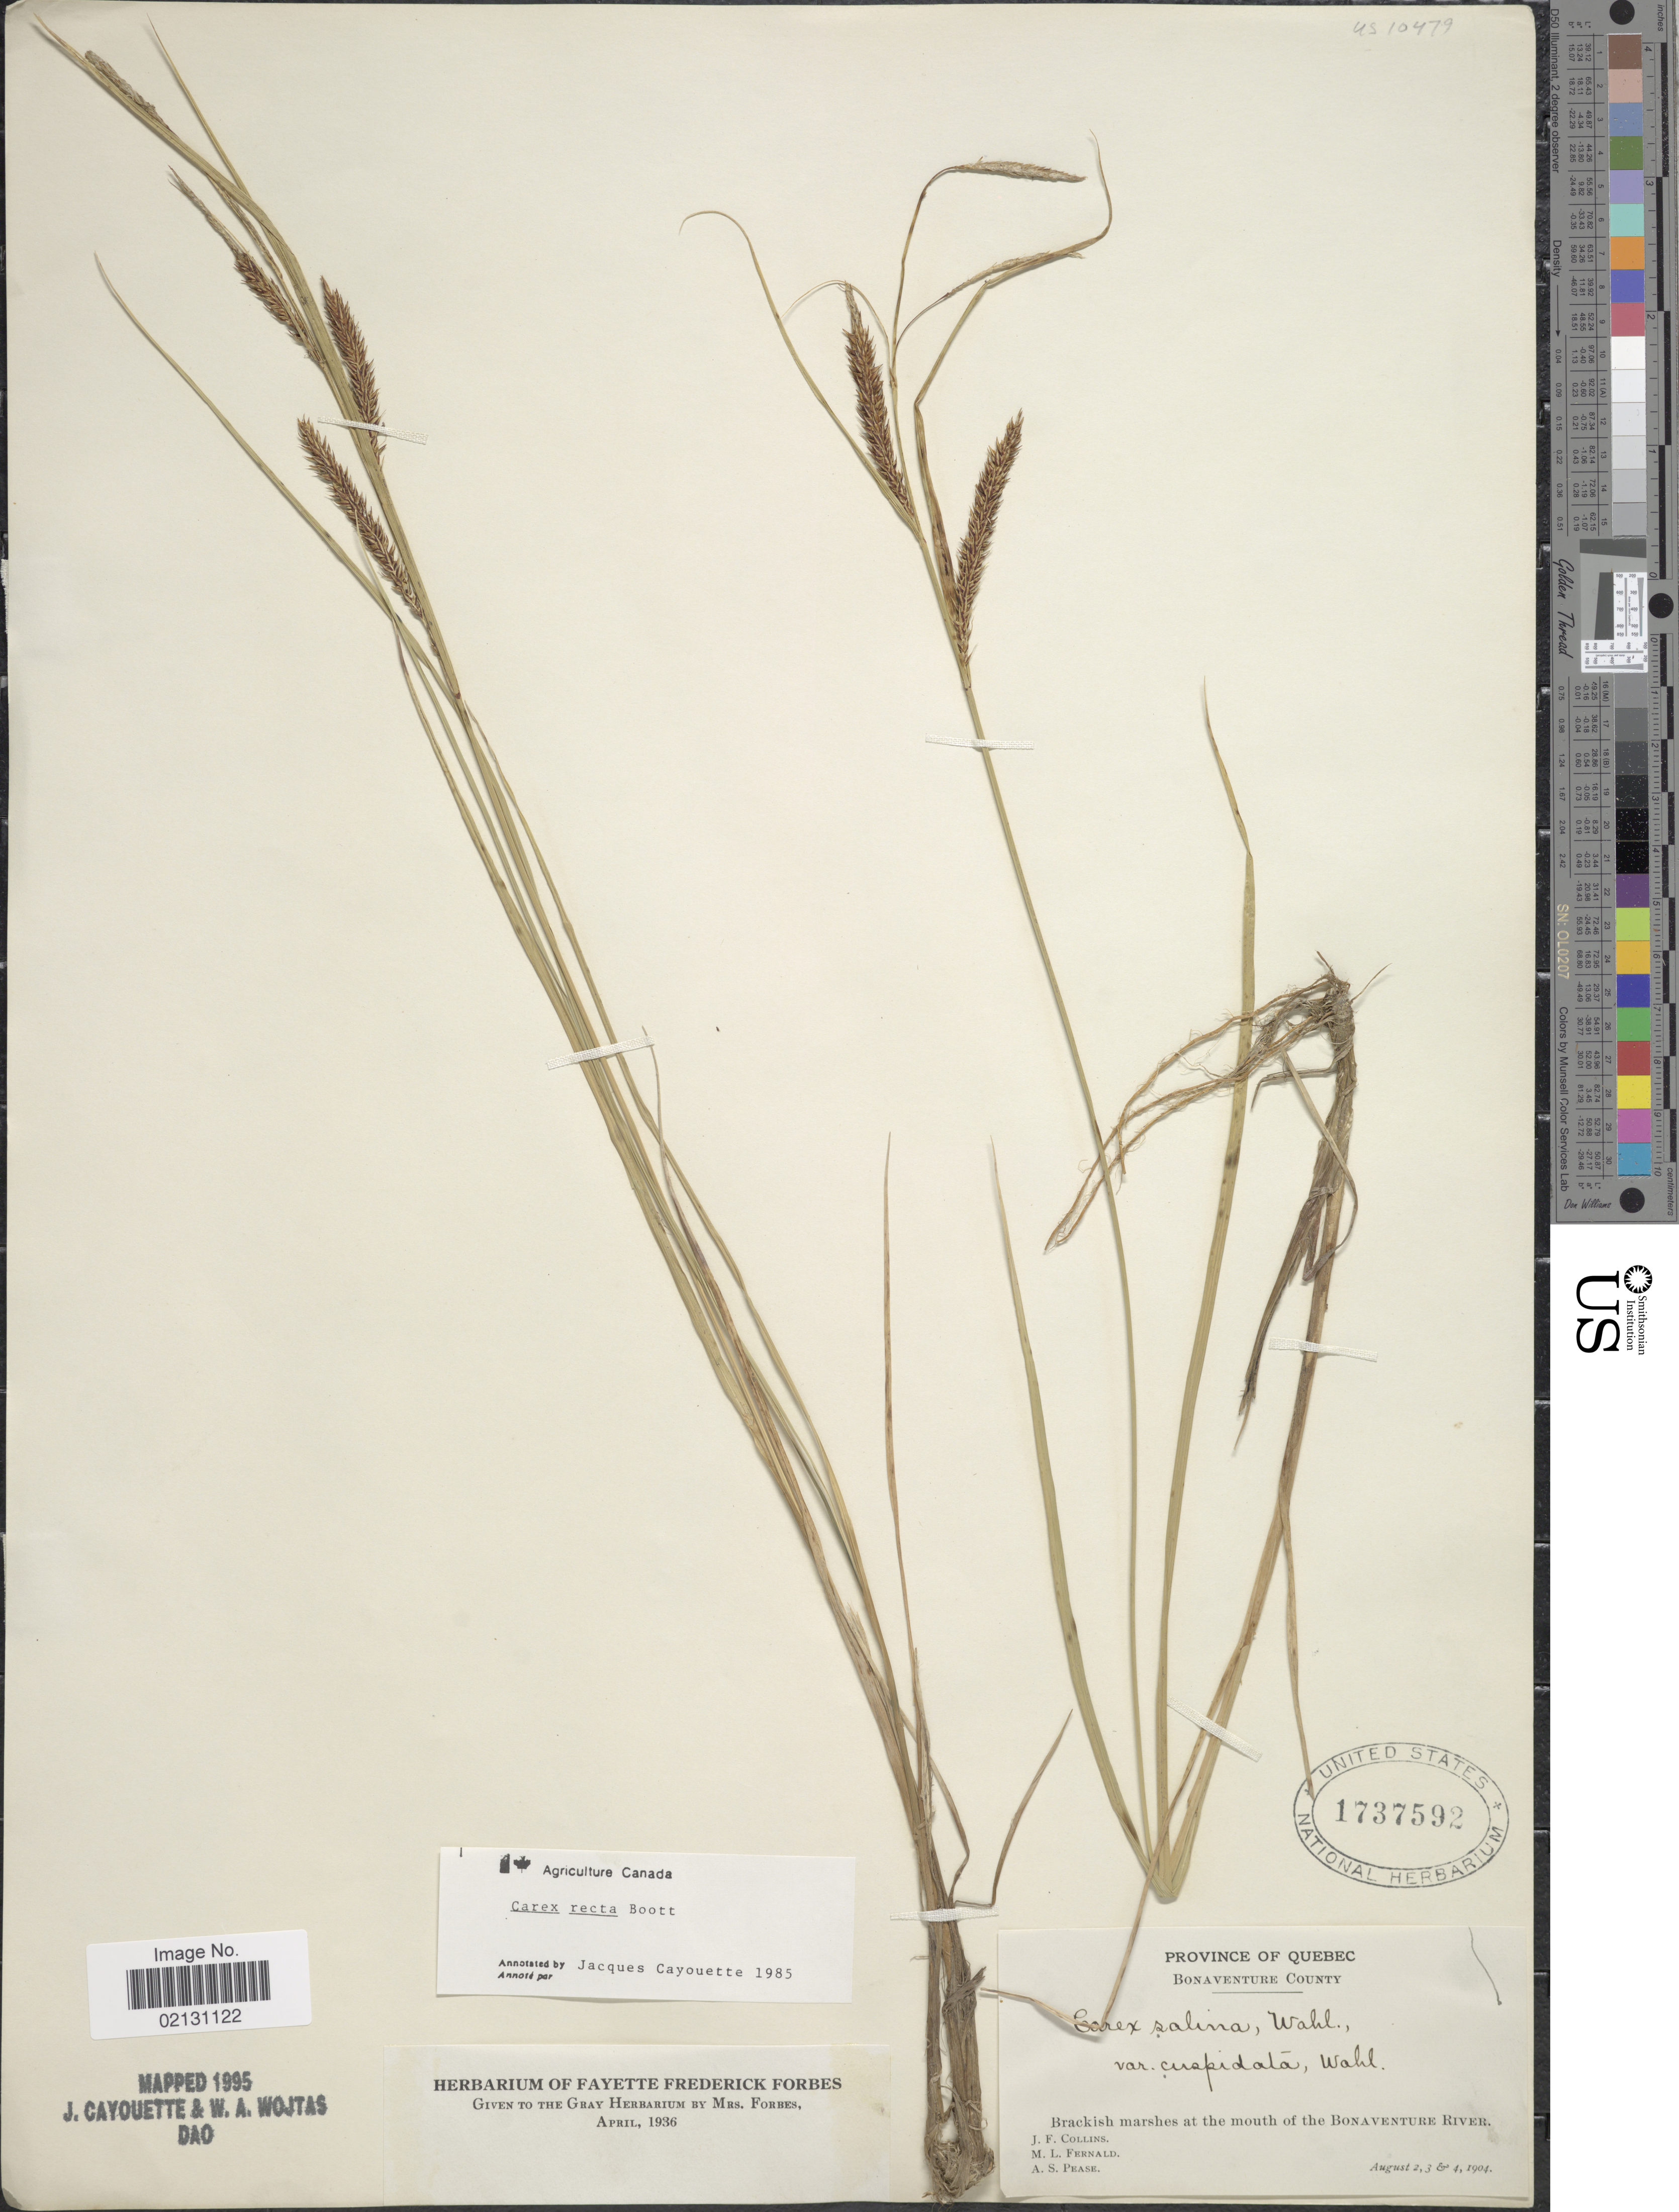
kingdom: Plantae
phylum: Tracheophyta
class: Liliopsida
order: Poales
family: Cyperaceae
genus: Carex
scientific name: Carex recta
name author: Boott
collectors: J. Collins, M. L. Fernald & A. S. Pease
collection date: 1904-08-02/1904-08-04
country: Canada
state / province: Quebec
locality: Bonaventure County, Brackish marshes at the mouth of the Bonaventure River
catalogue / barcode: US 1737592